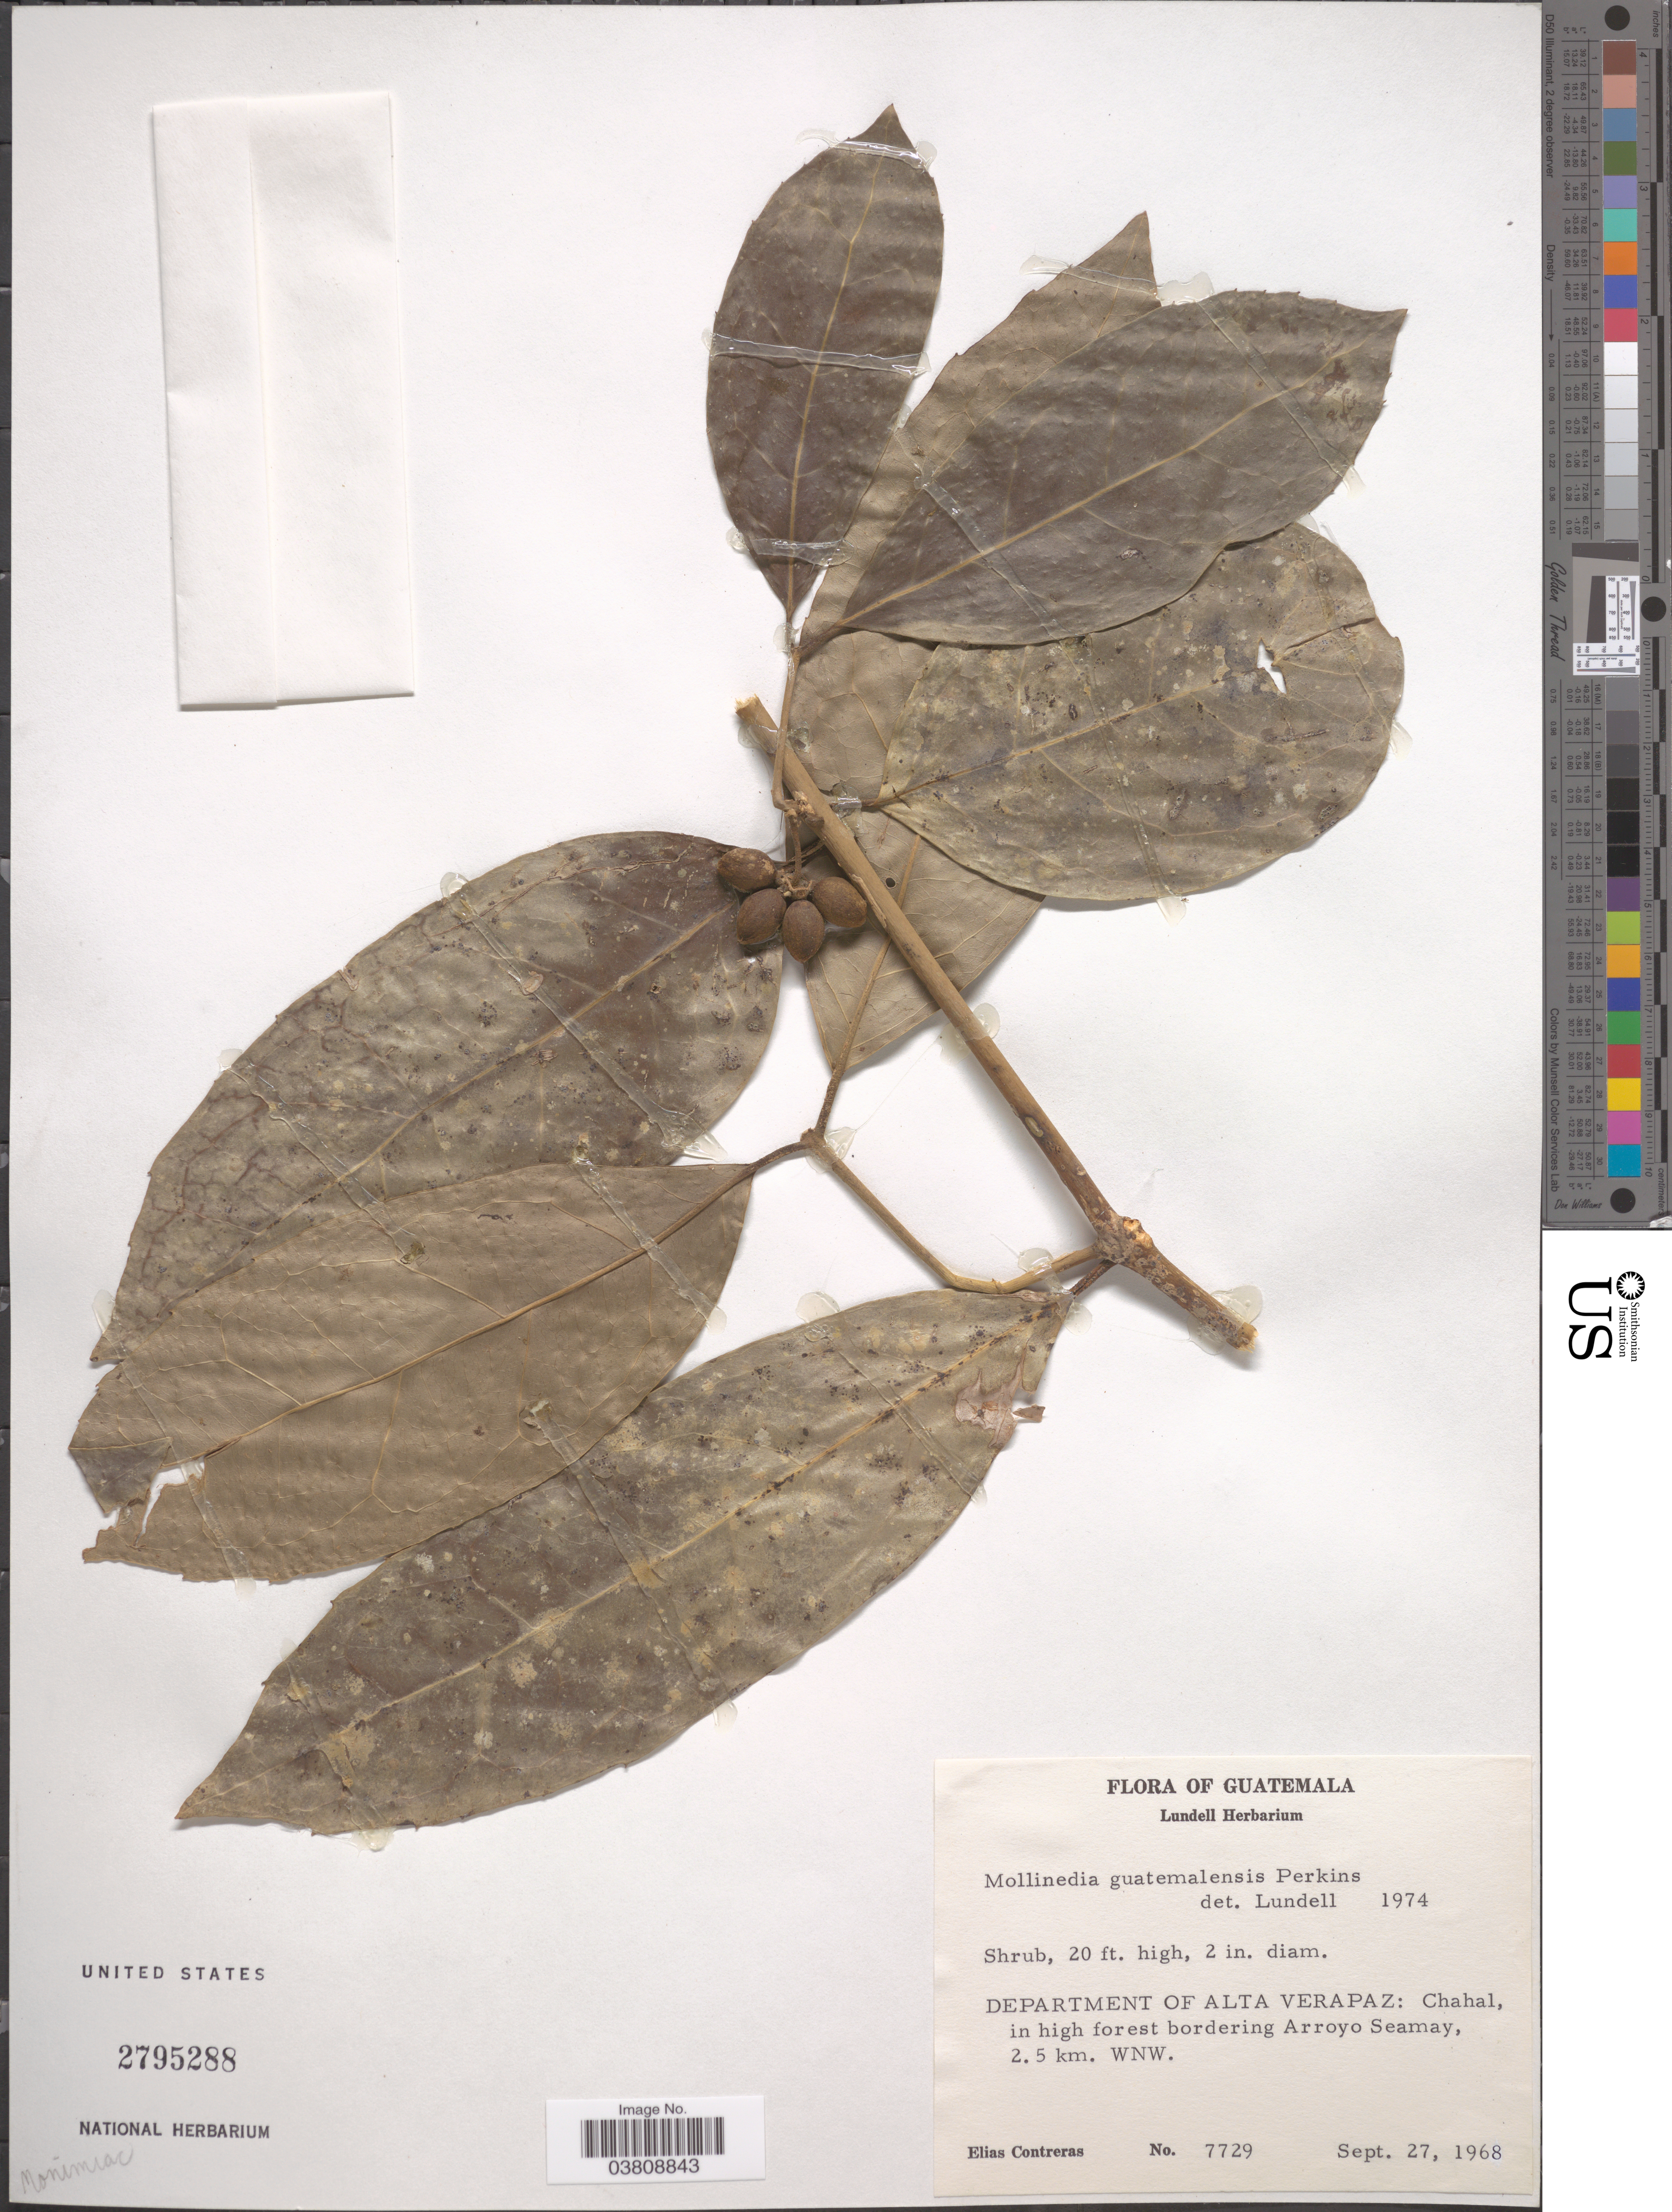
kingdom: Plantae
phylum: Tracheophyta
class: Magnoliopsida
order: Laurales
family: Monimiaceae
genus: Mollinedia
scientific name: Mollinedia guatemalensis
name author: Perkins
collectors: E. Contreras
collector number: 7729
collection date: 1968-09-27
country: Guatemala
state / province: Alta Verapaz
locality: Department of Alta Verapaz: Chahal, in high forest bordering Arroyo Seamay, 2.5 km. WNW.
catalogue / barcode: US 2795288